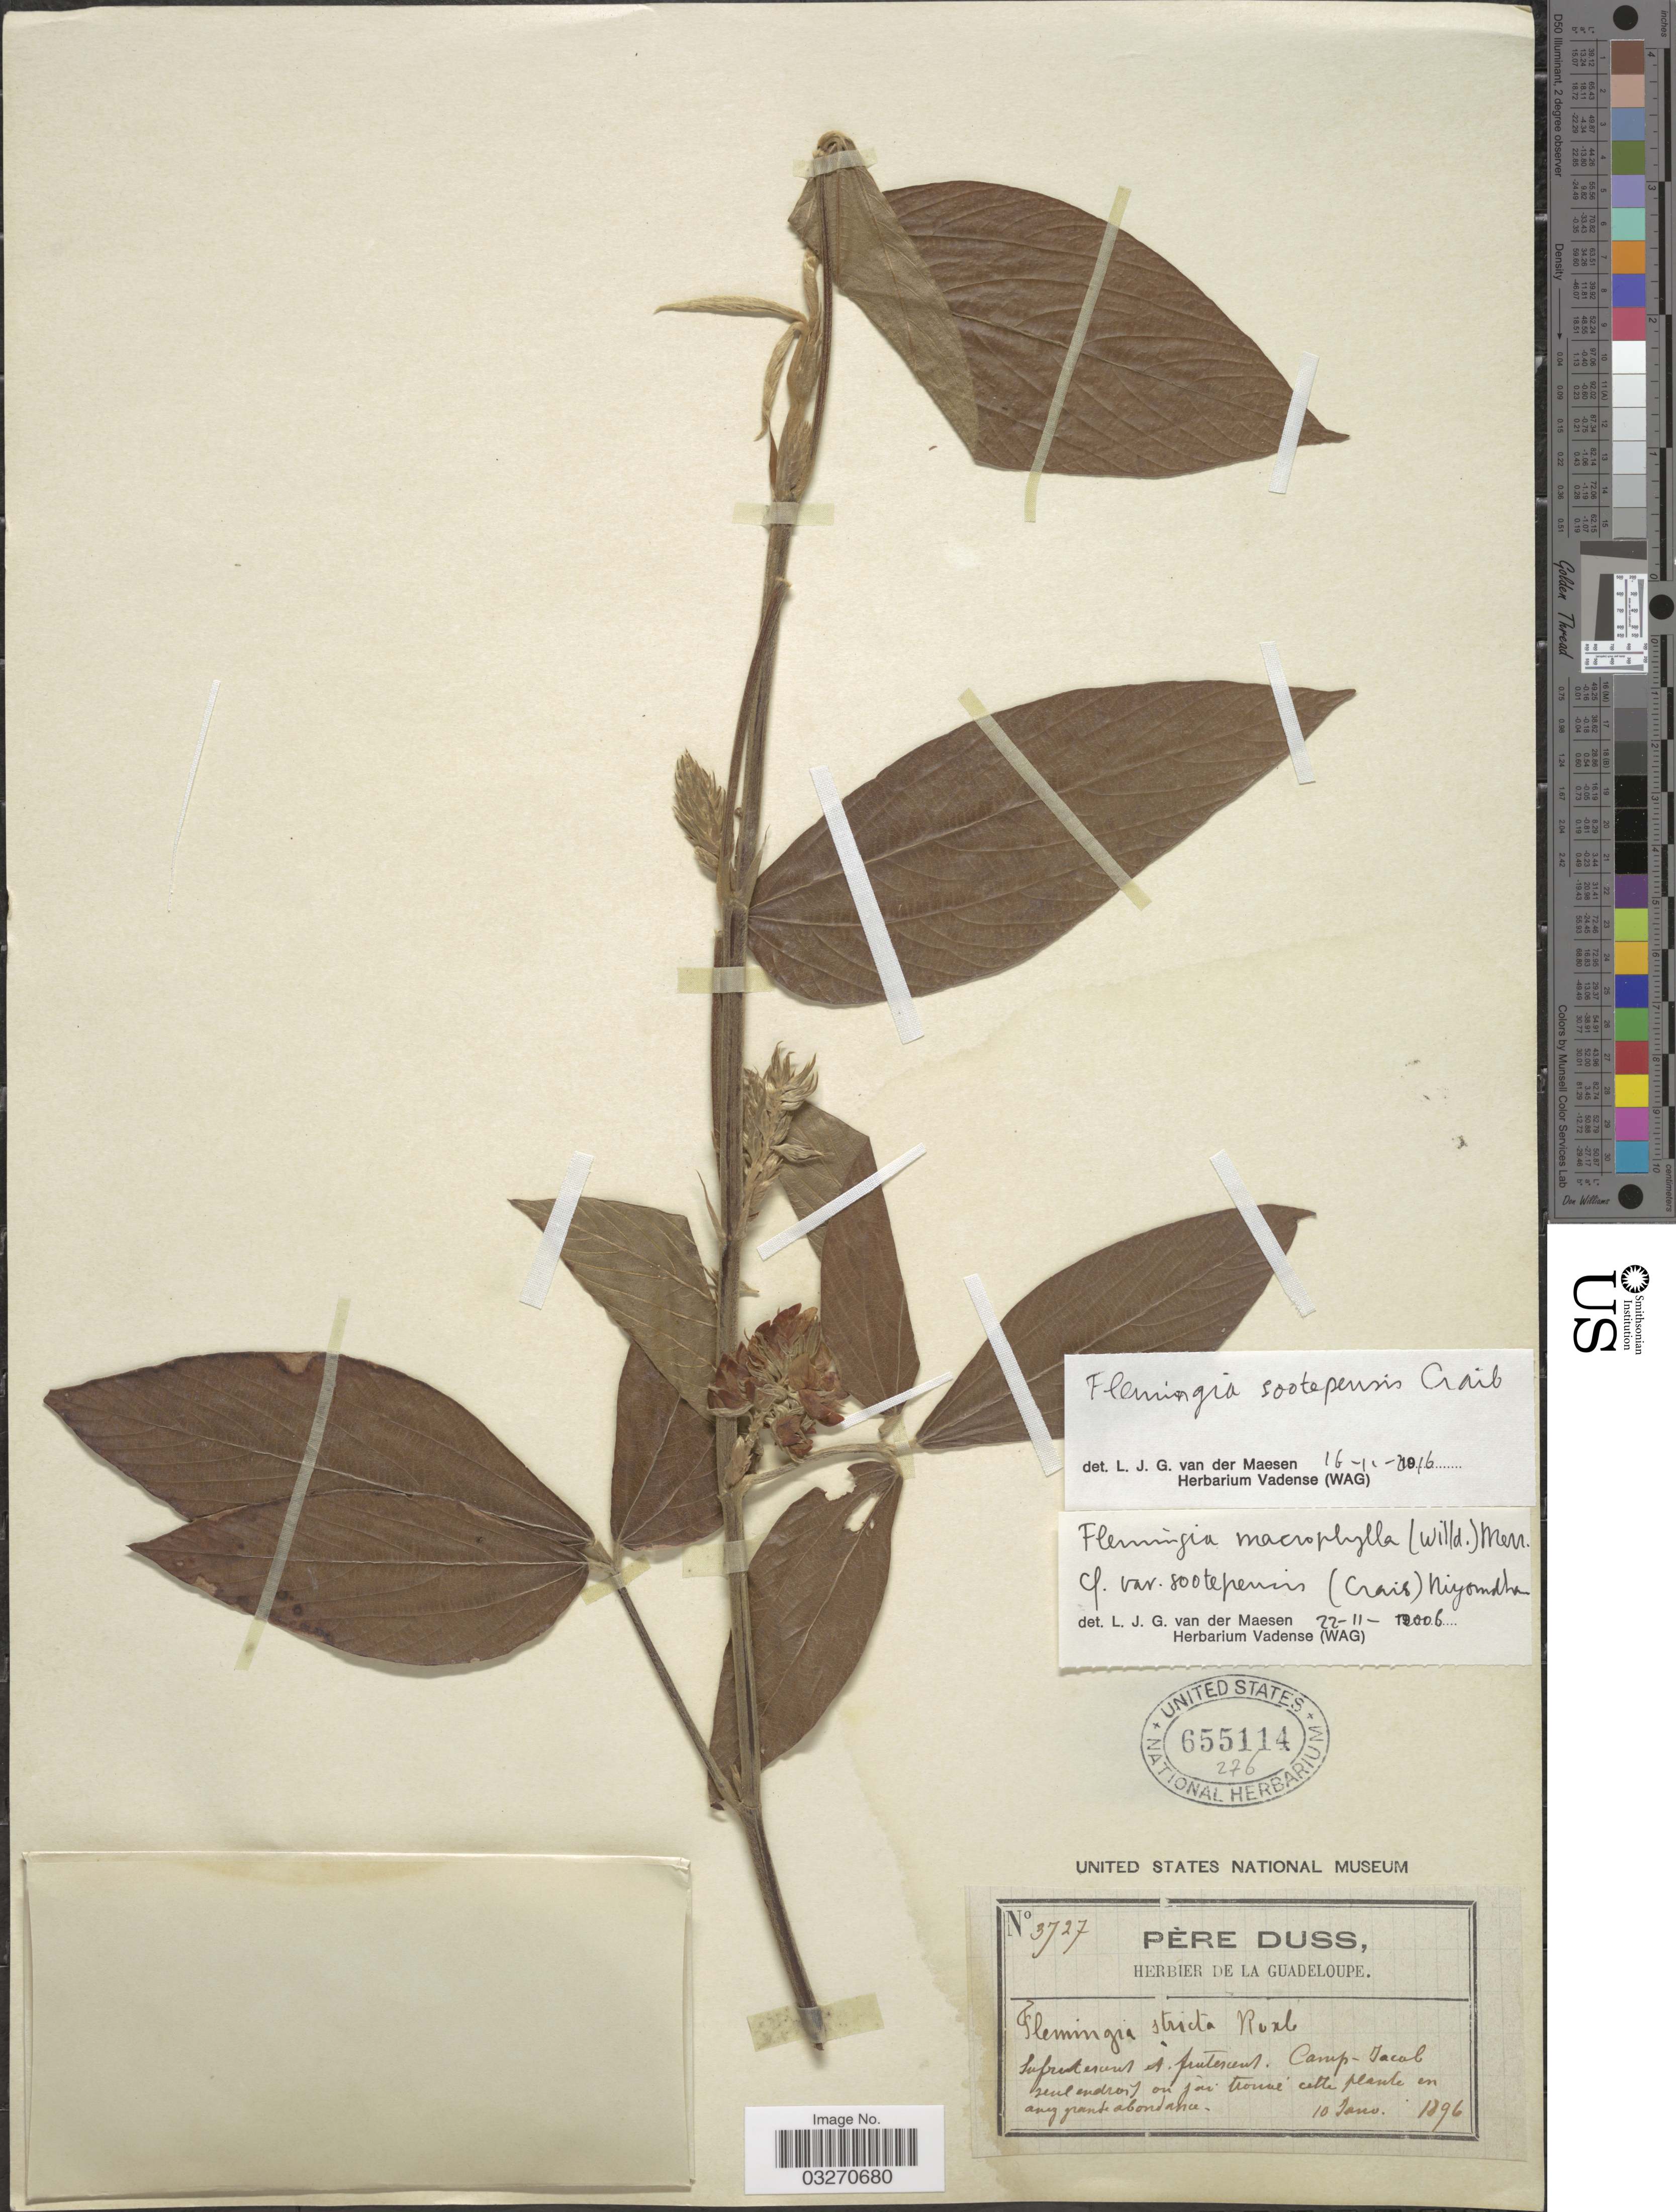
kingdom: Plantae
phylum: Tracheophyta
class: Magnoliopsida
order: Fabales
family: Fabaceae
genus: Flemingia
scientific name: Flemingia sootepensis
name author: Craib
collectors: Père Duss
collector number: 3727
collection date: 1896-01-10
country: Guadeloupe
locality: Camp-Jacob.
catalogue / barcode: US 655114